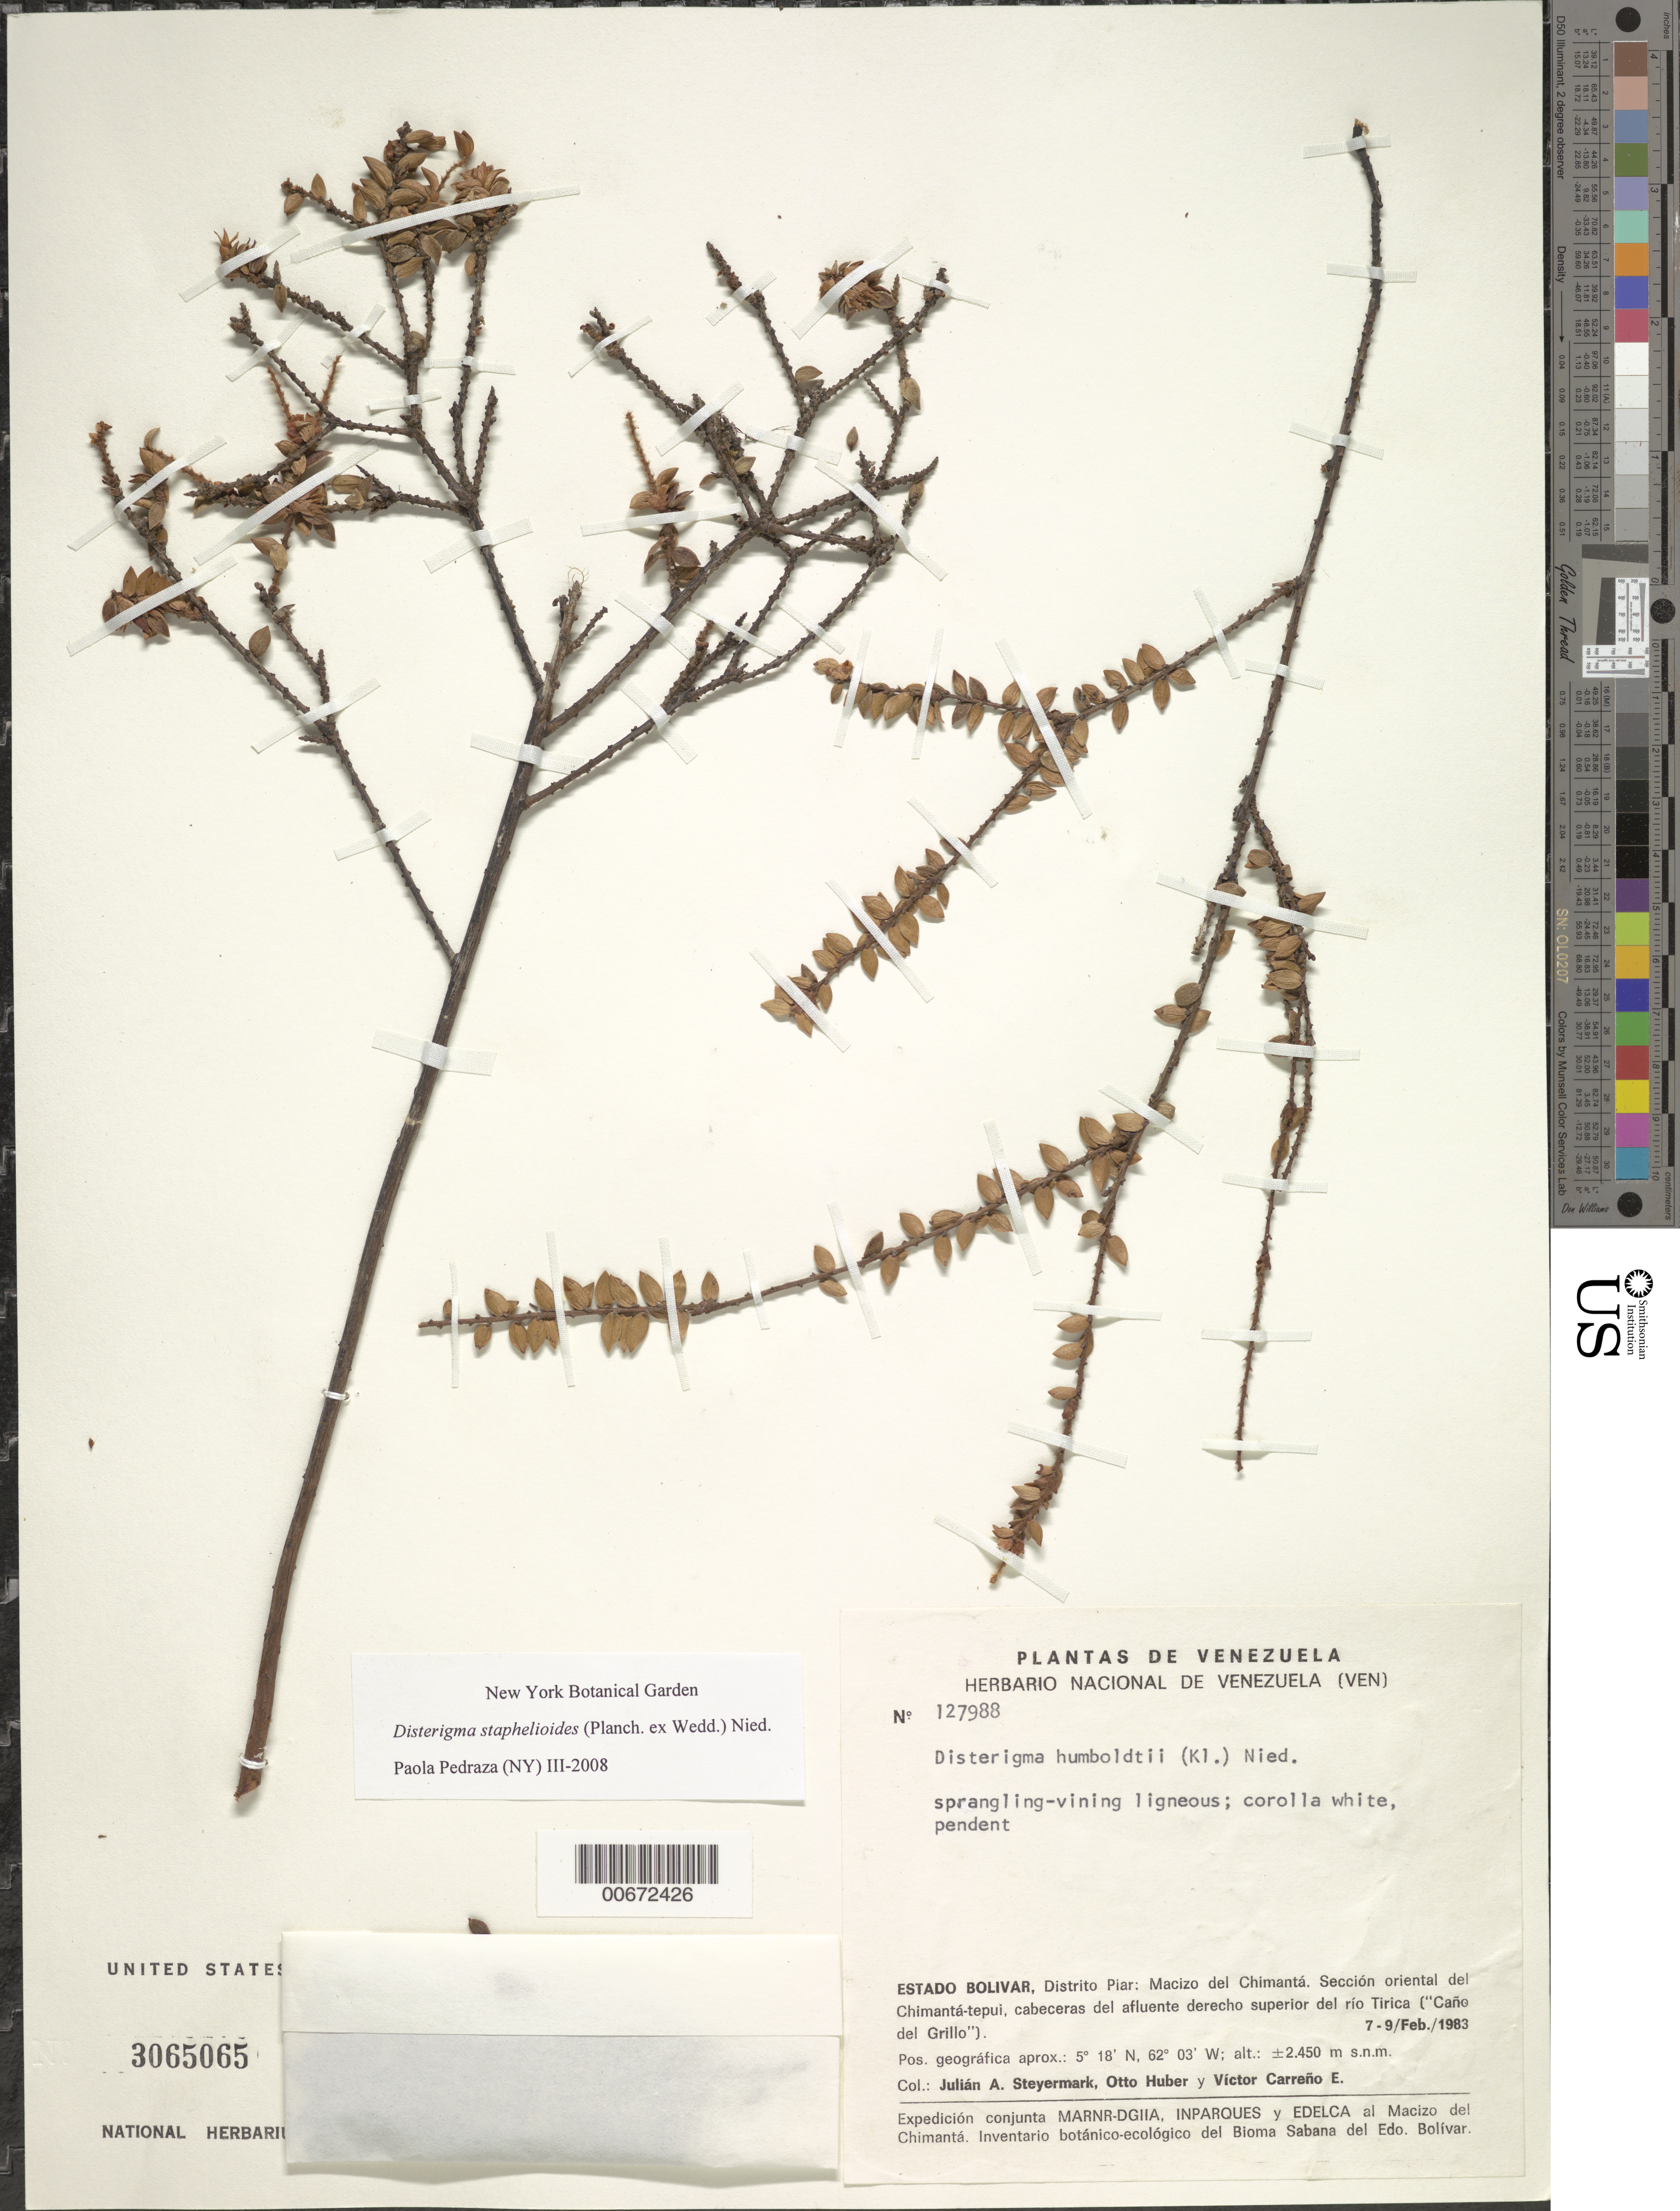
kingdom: Plantae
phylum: Tracheophyta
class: Magnoliopsida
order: Ericales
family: Ericaceae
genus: Disterigma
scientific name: Disterigma staphelioides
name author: (Planch. ex Wedd.) Nied.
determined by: Pedraza Peñalosa, L. P., (NY)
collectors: J. Steyermark, O. Huber & V. Carreño E.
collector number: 127988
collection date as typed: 7-Feb-83 to 9-Feb-83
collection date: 1983-02-07/1983-02-09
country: Venezuela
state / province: Bolívar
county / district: Piar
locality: Macizo del Chimantá, sect. oriental del Chimantá-tepuí, cabeceras del afluente derecho superíor del Río Tirica (Caño del Grillo)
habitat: Cabeceras del afluente derecho superior del río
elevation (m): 2450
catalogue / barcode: US 3065065